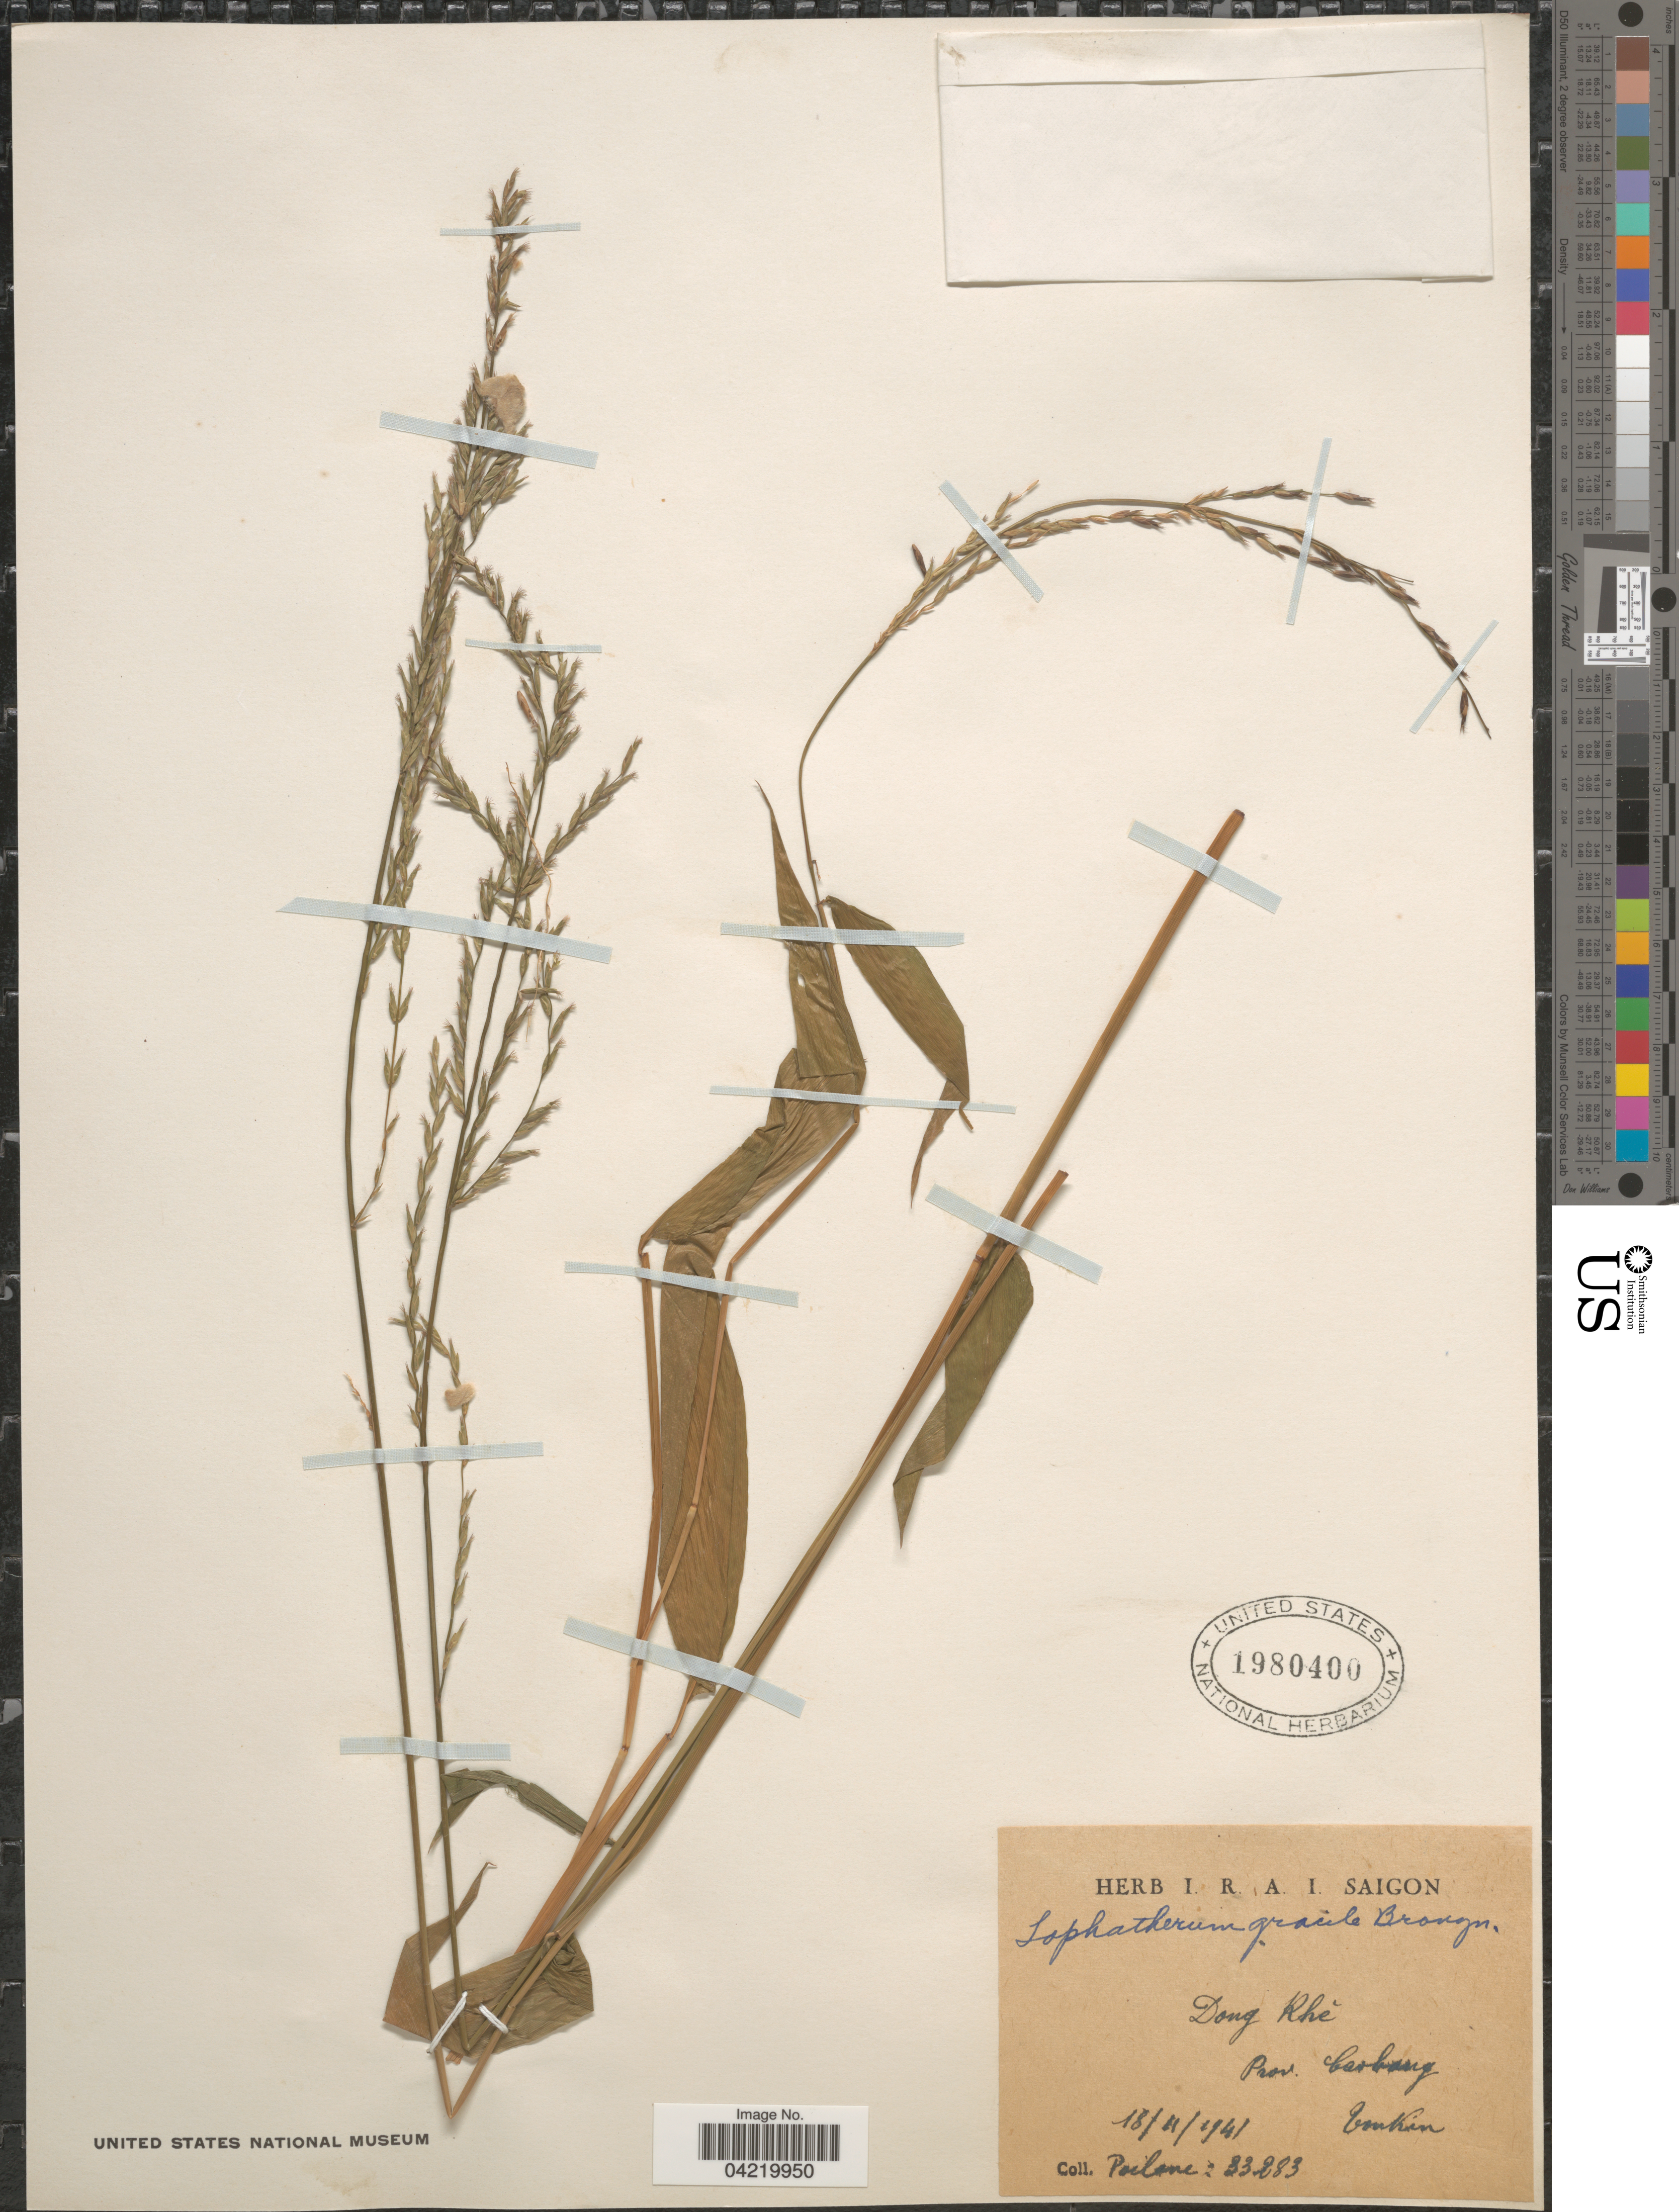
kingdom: Plantae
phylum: Tracheophyta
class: Liliopsida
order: Poales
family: Poaceae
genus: Lophatherum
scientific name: Lophatherum gracile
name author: Brongn.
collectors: -. Poilane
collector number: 33283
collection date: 1941-11-18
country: Vietnam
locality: Dong Khé. Prov. Caobang. Tonkin.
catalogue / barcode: US 1980400